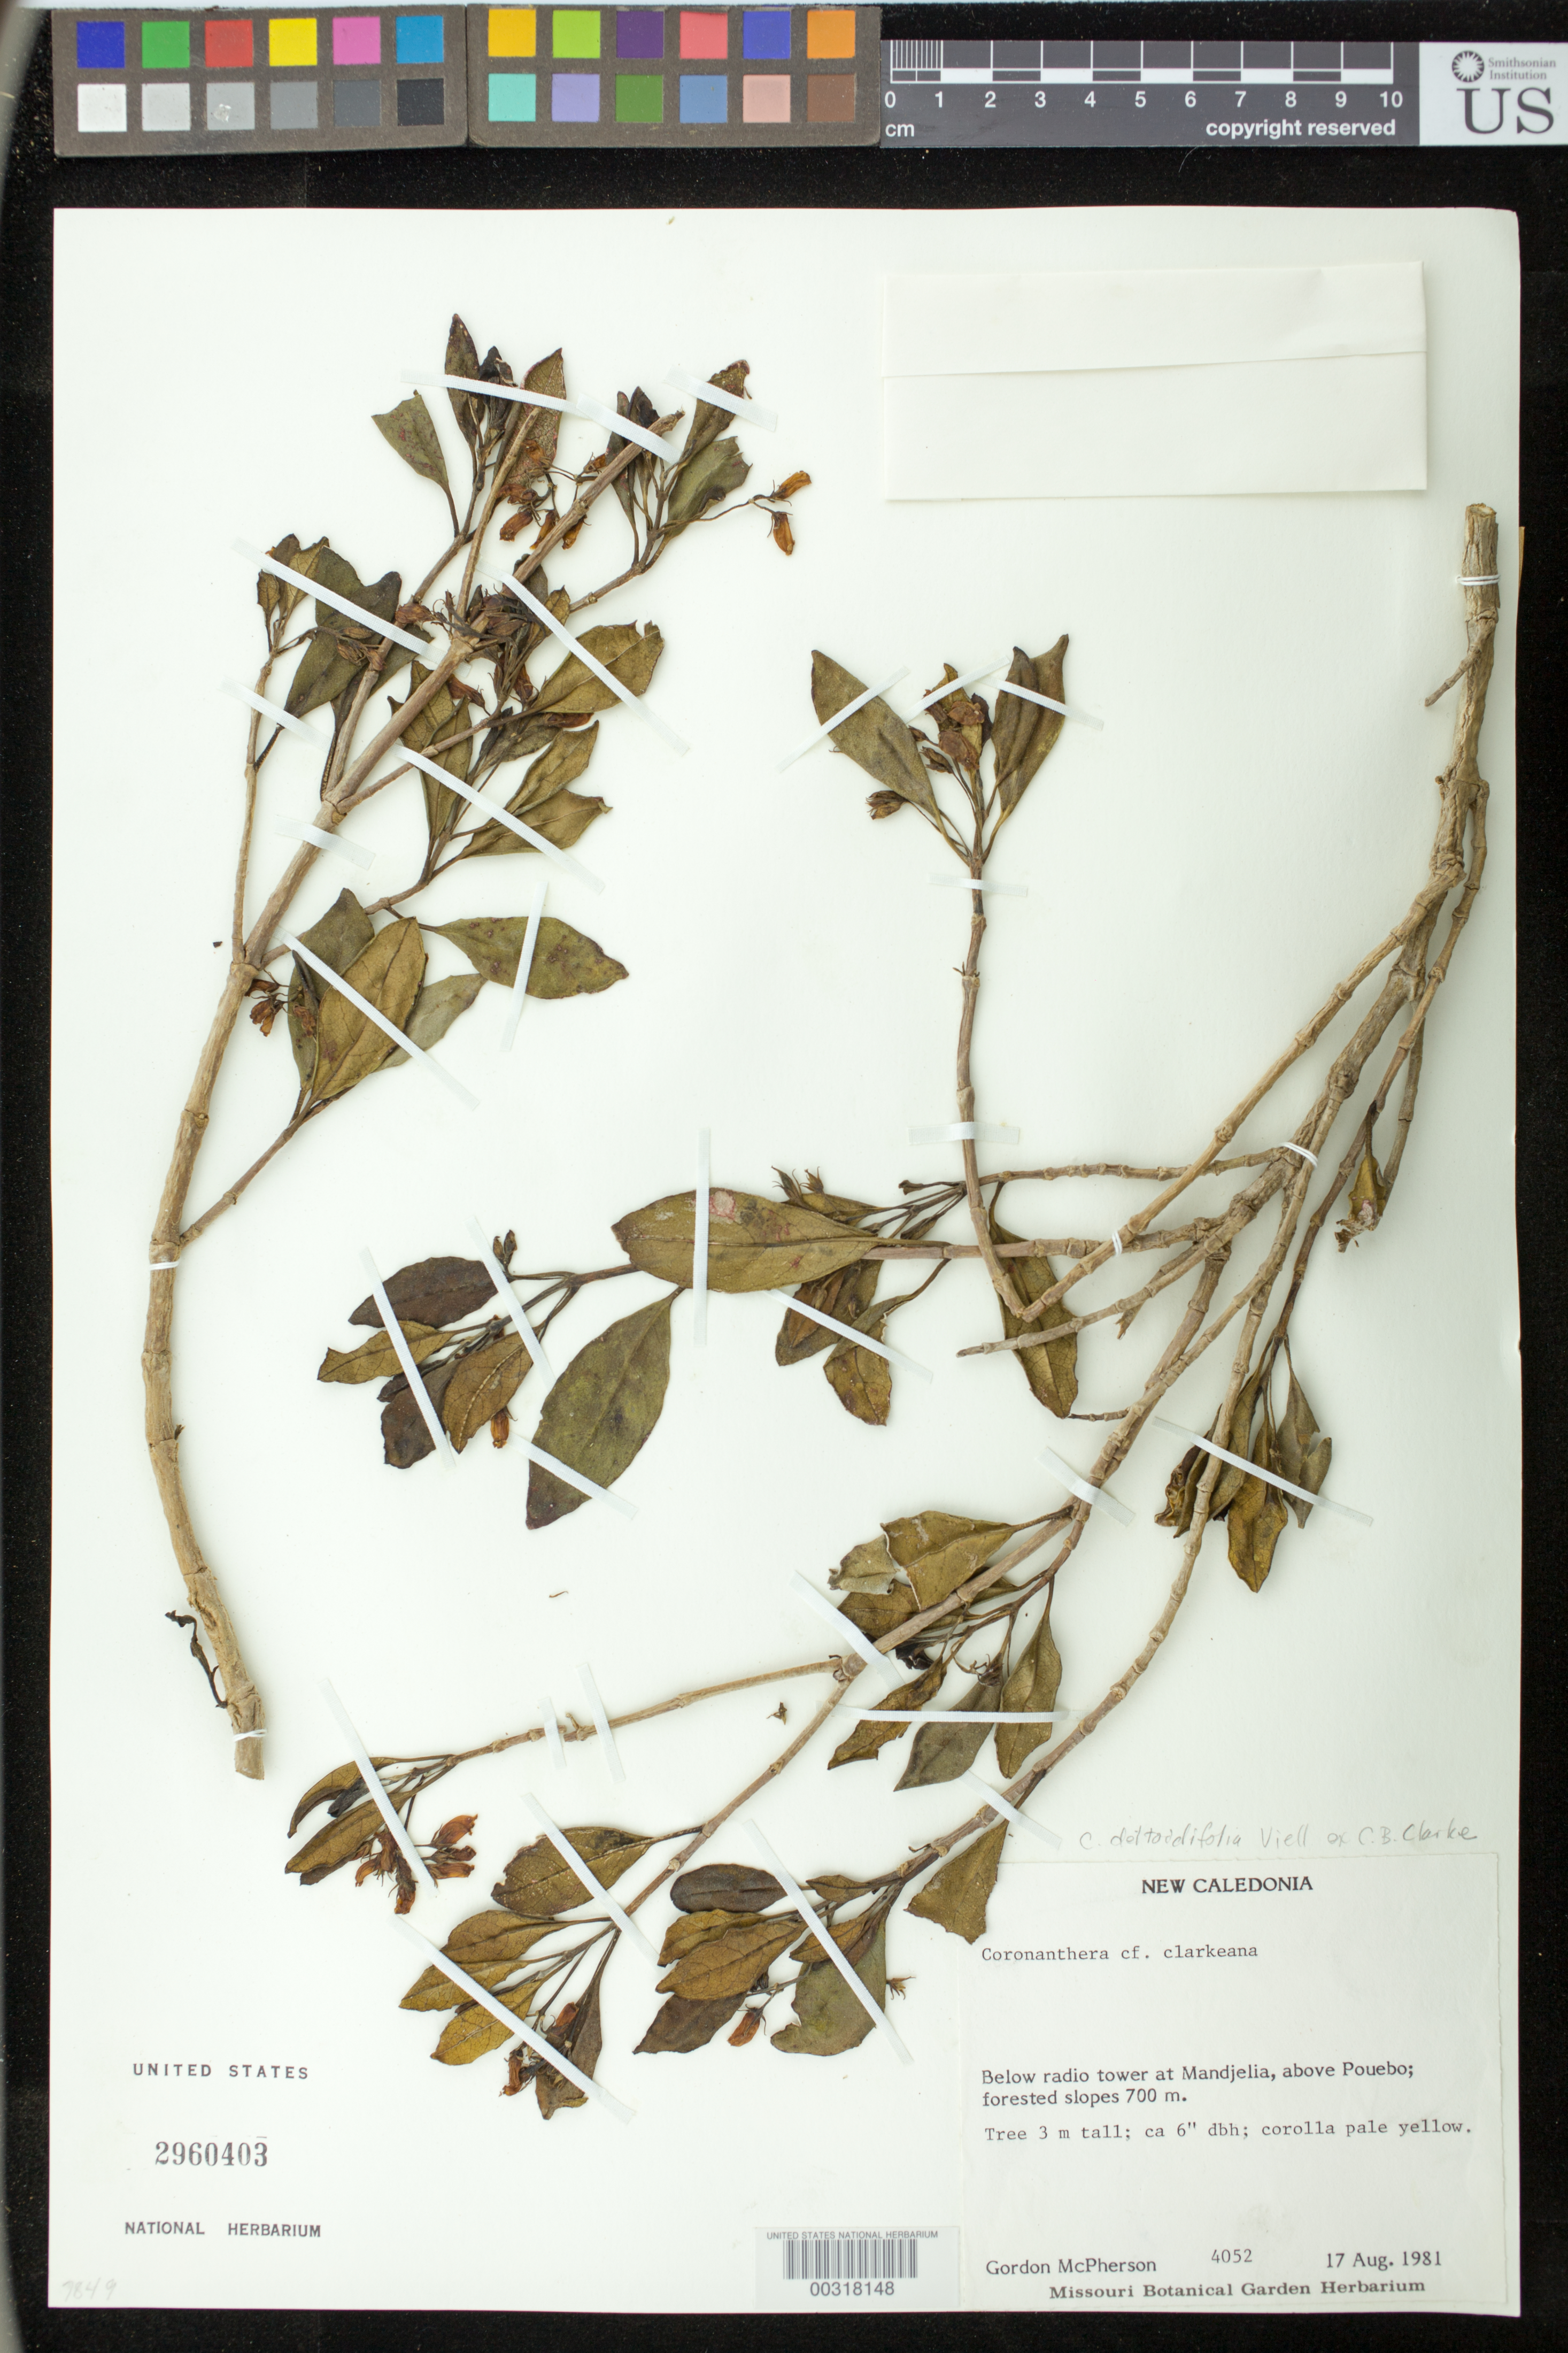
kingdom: Plantae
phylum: Tracheophyta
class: Magnoliopsida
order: Lamiales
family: Gesneriaceae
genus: Coronanthera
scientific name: Coronanthera deltoidifolia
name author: Vieill. ex C.B. Clarke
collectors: G. D. McPherson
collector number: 4052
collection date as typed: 17 Aug 1981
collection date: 1981-08-17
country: New Caledonia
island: New Caledonia I.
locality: Below radio tower at mandjelia, above pouebo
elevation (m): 700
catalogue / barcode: US 2960403